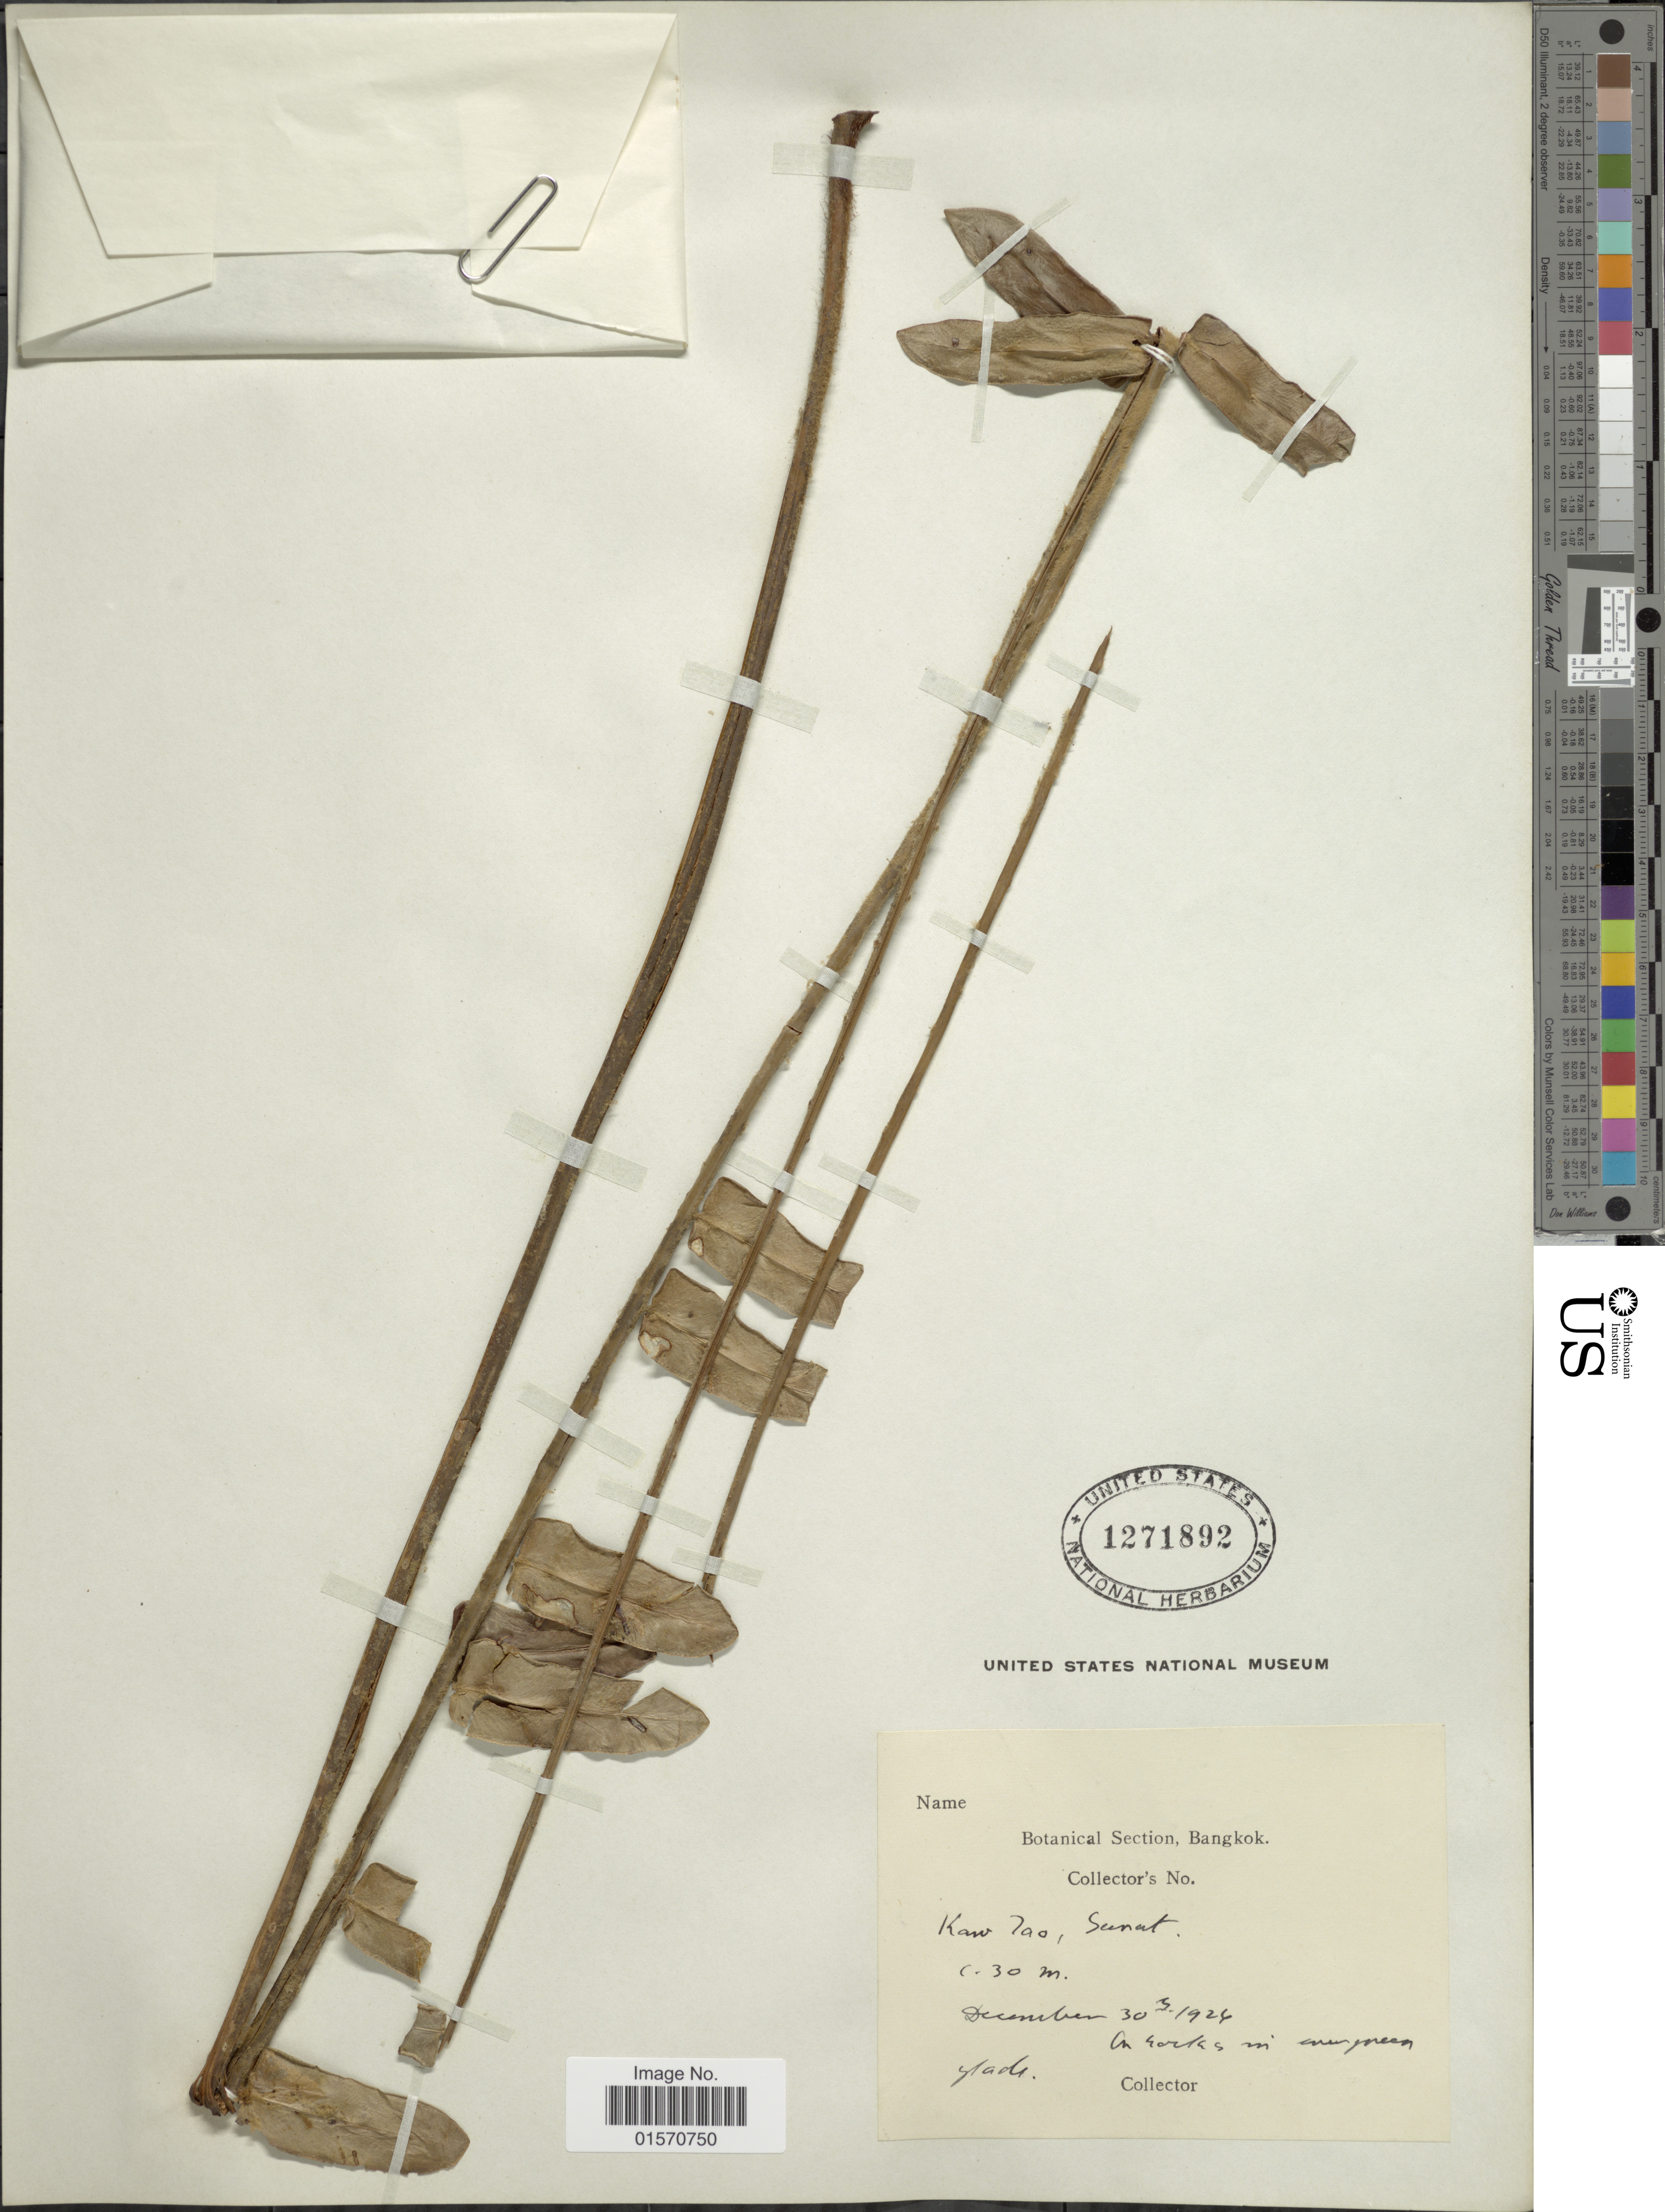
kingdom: Plantae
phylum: Tracheophyta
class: Polypodiopsida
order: Polypodiales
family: Nephrolepidaceae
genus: Nephrolepis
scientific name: Nephrolepis sp.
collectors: ex herb. Botanical Section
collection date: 1924-12-30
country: Thailand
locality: Kaw Tao, Surat [interpreted]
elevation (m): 30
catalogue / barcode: US 1271892